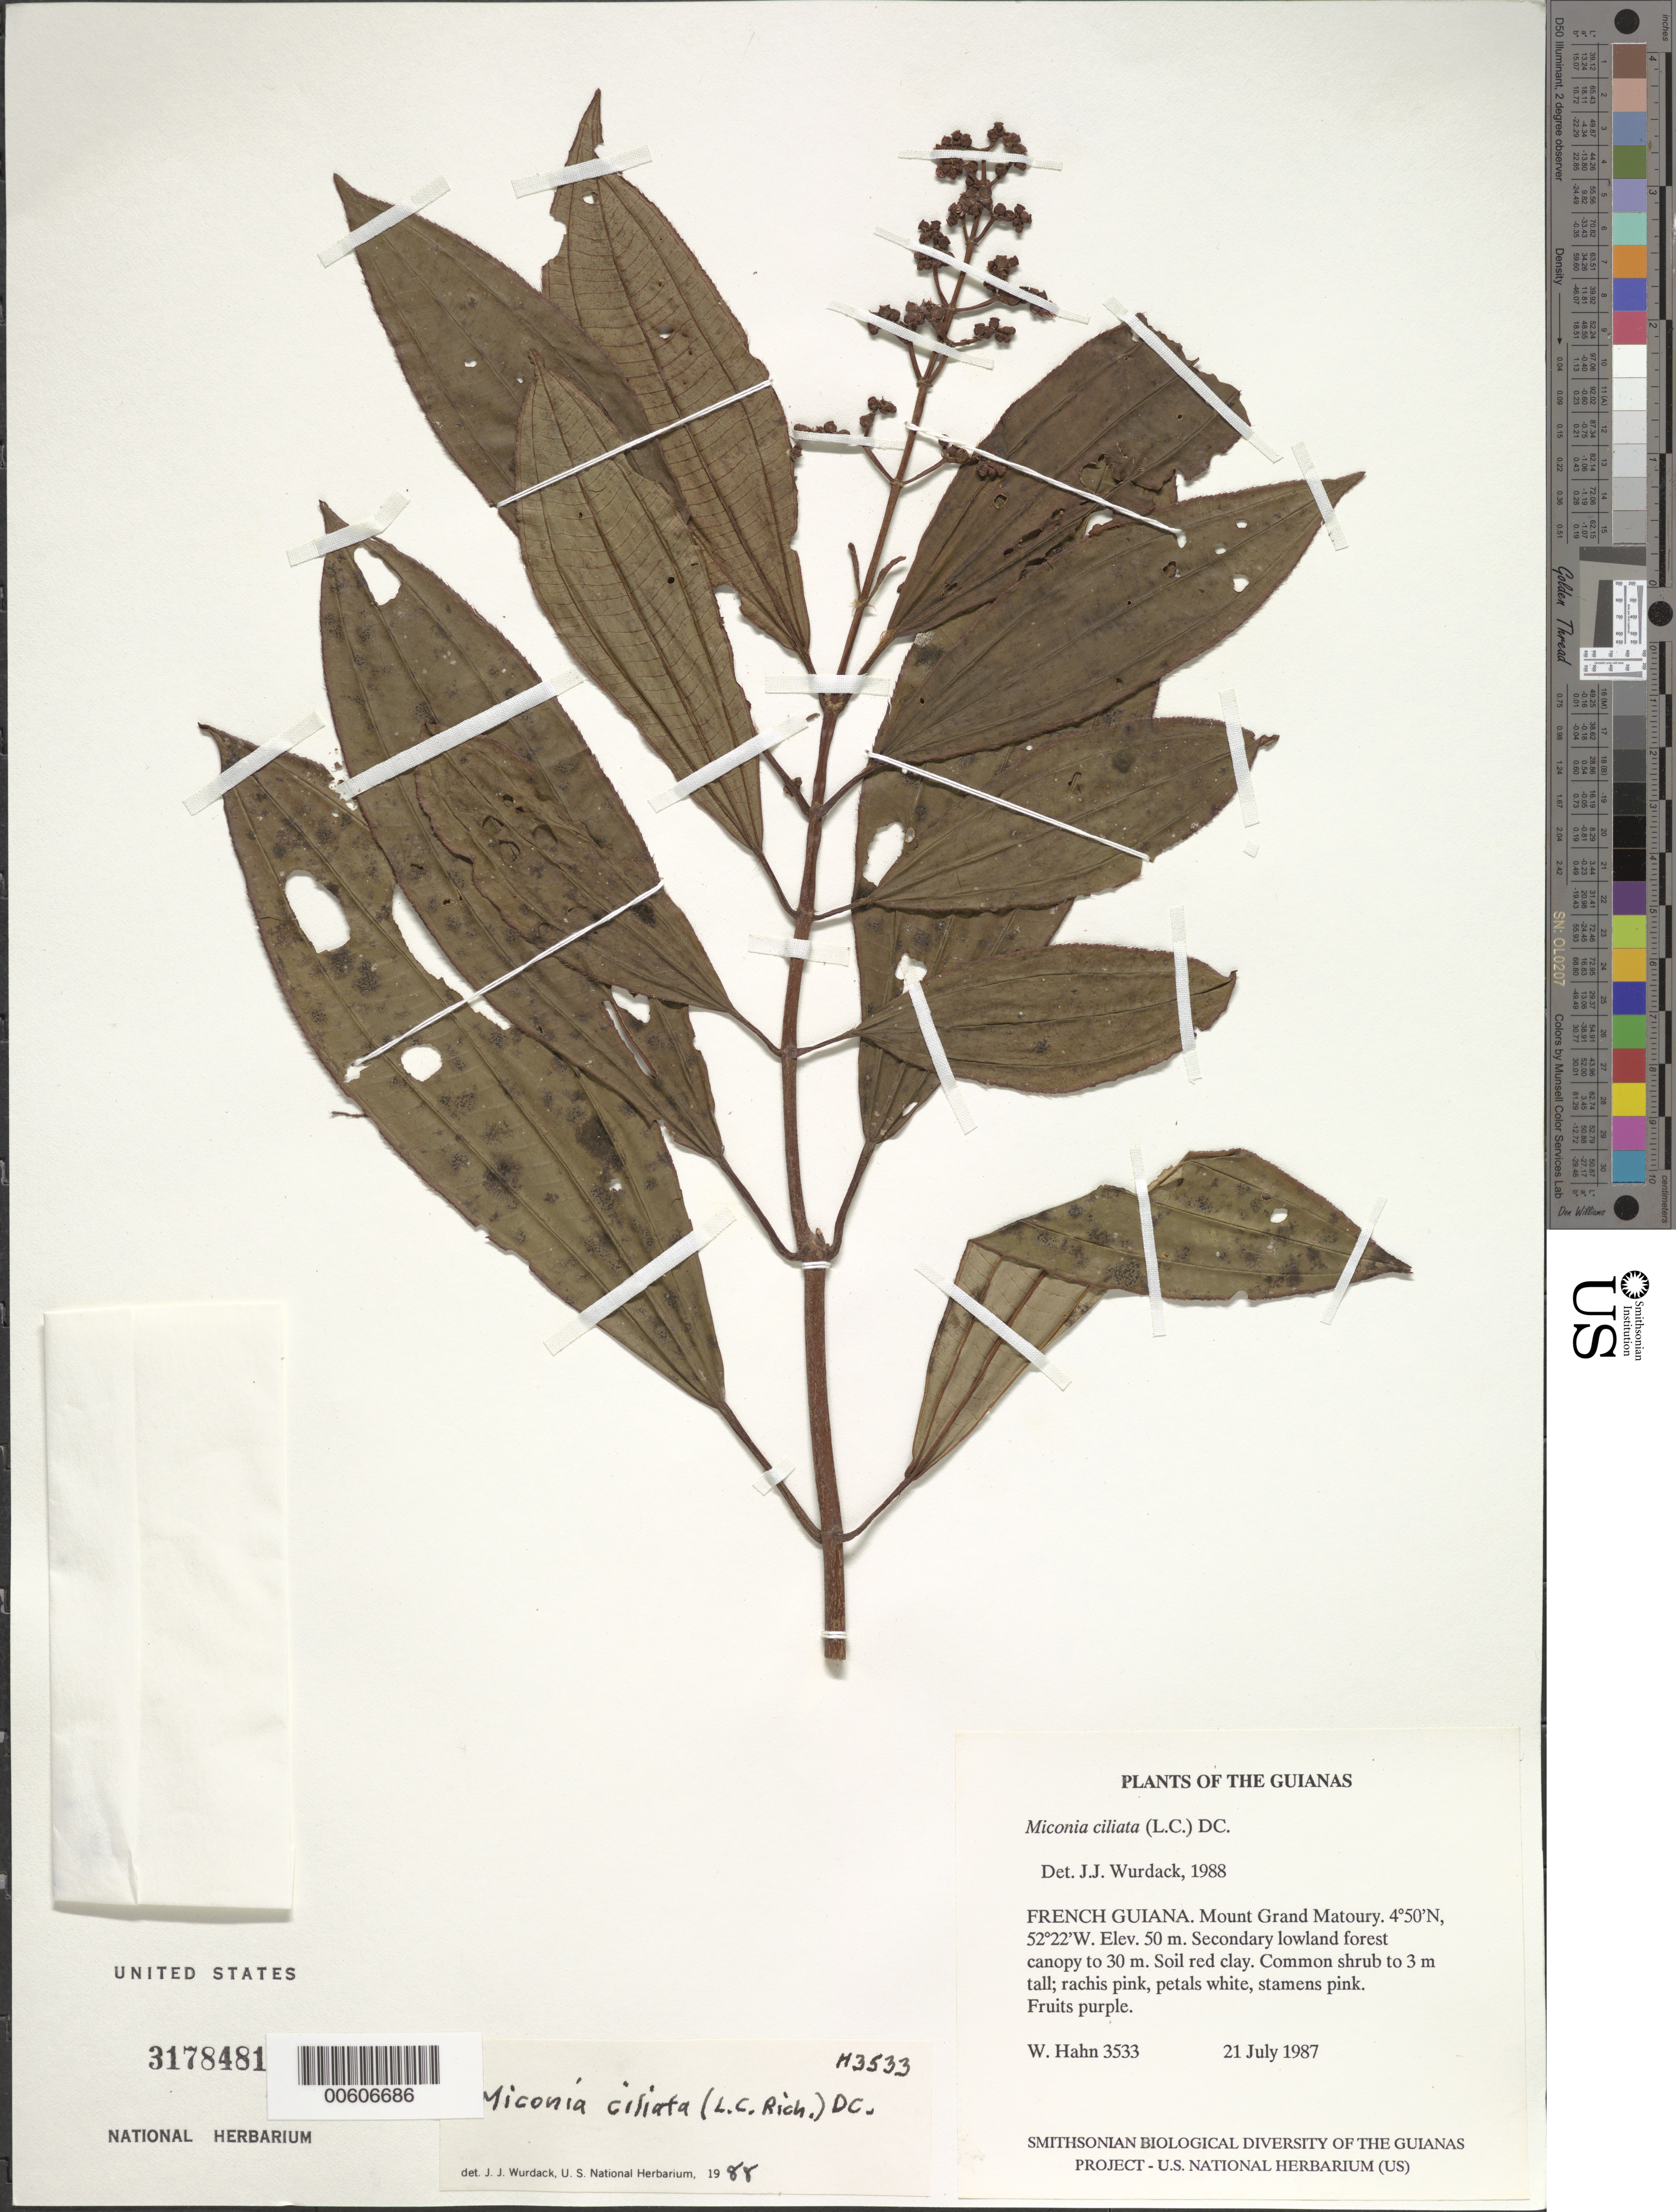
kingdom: Plantae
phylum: Tracheophyta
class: Magnoliopsida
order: Myrtales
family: Melastomataceae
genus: Miconia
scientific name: Miconia ciliata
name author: (Rich.) DC.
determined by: Wurdack, John J., (US), US (UNITED STATES)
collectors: W. Hahn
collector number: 3533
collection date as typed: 21 July 1987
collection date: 1987-07-21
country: French Guiana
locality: Mount Grand Matoury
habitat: Secondary lowland forest canopy to 30 m. Soil red clay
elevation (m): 50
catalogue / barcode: US 3178481